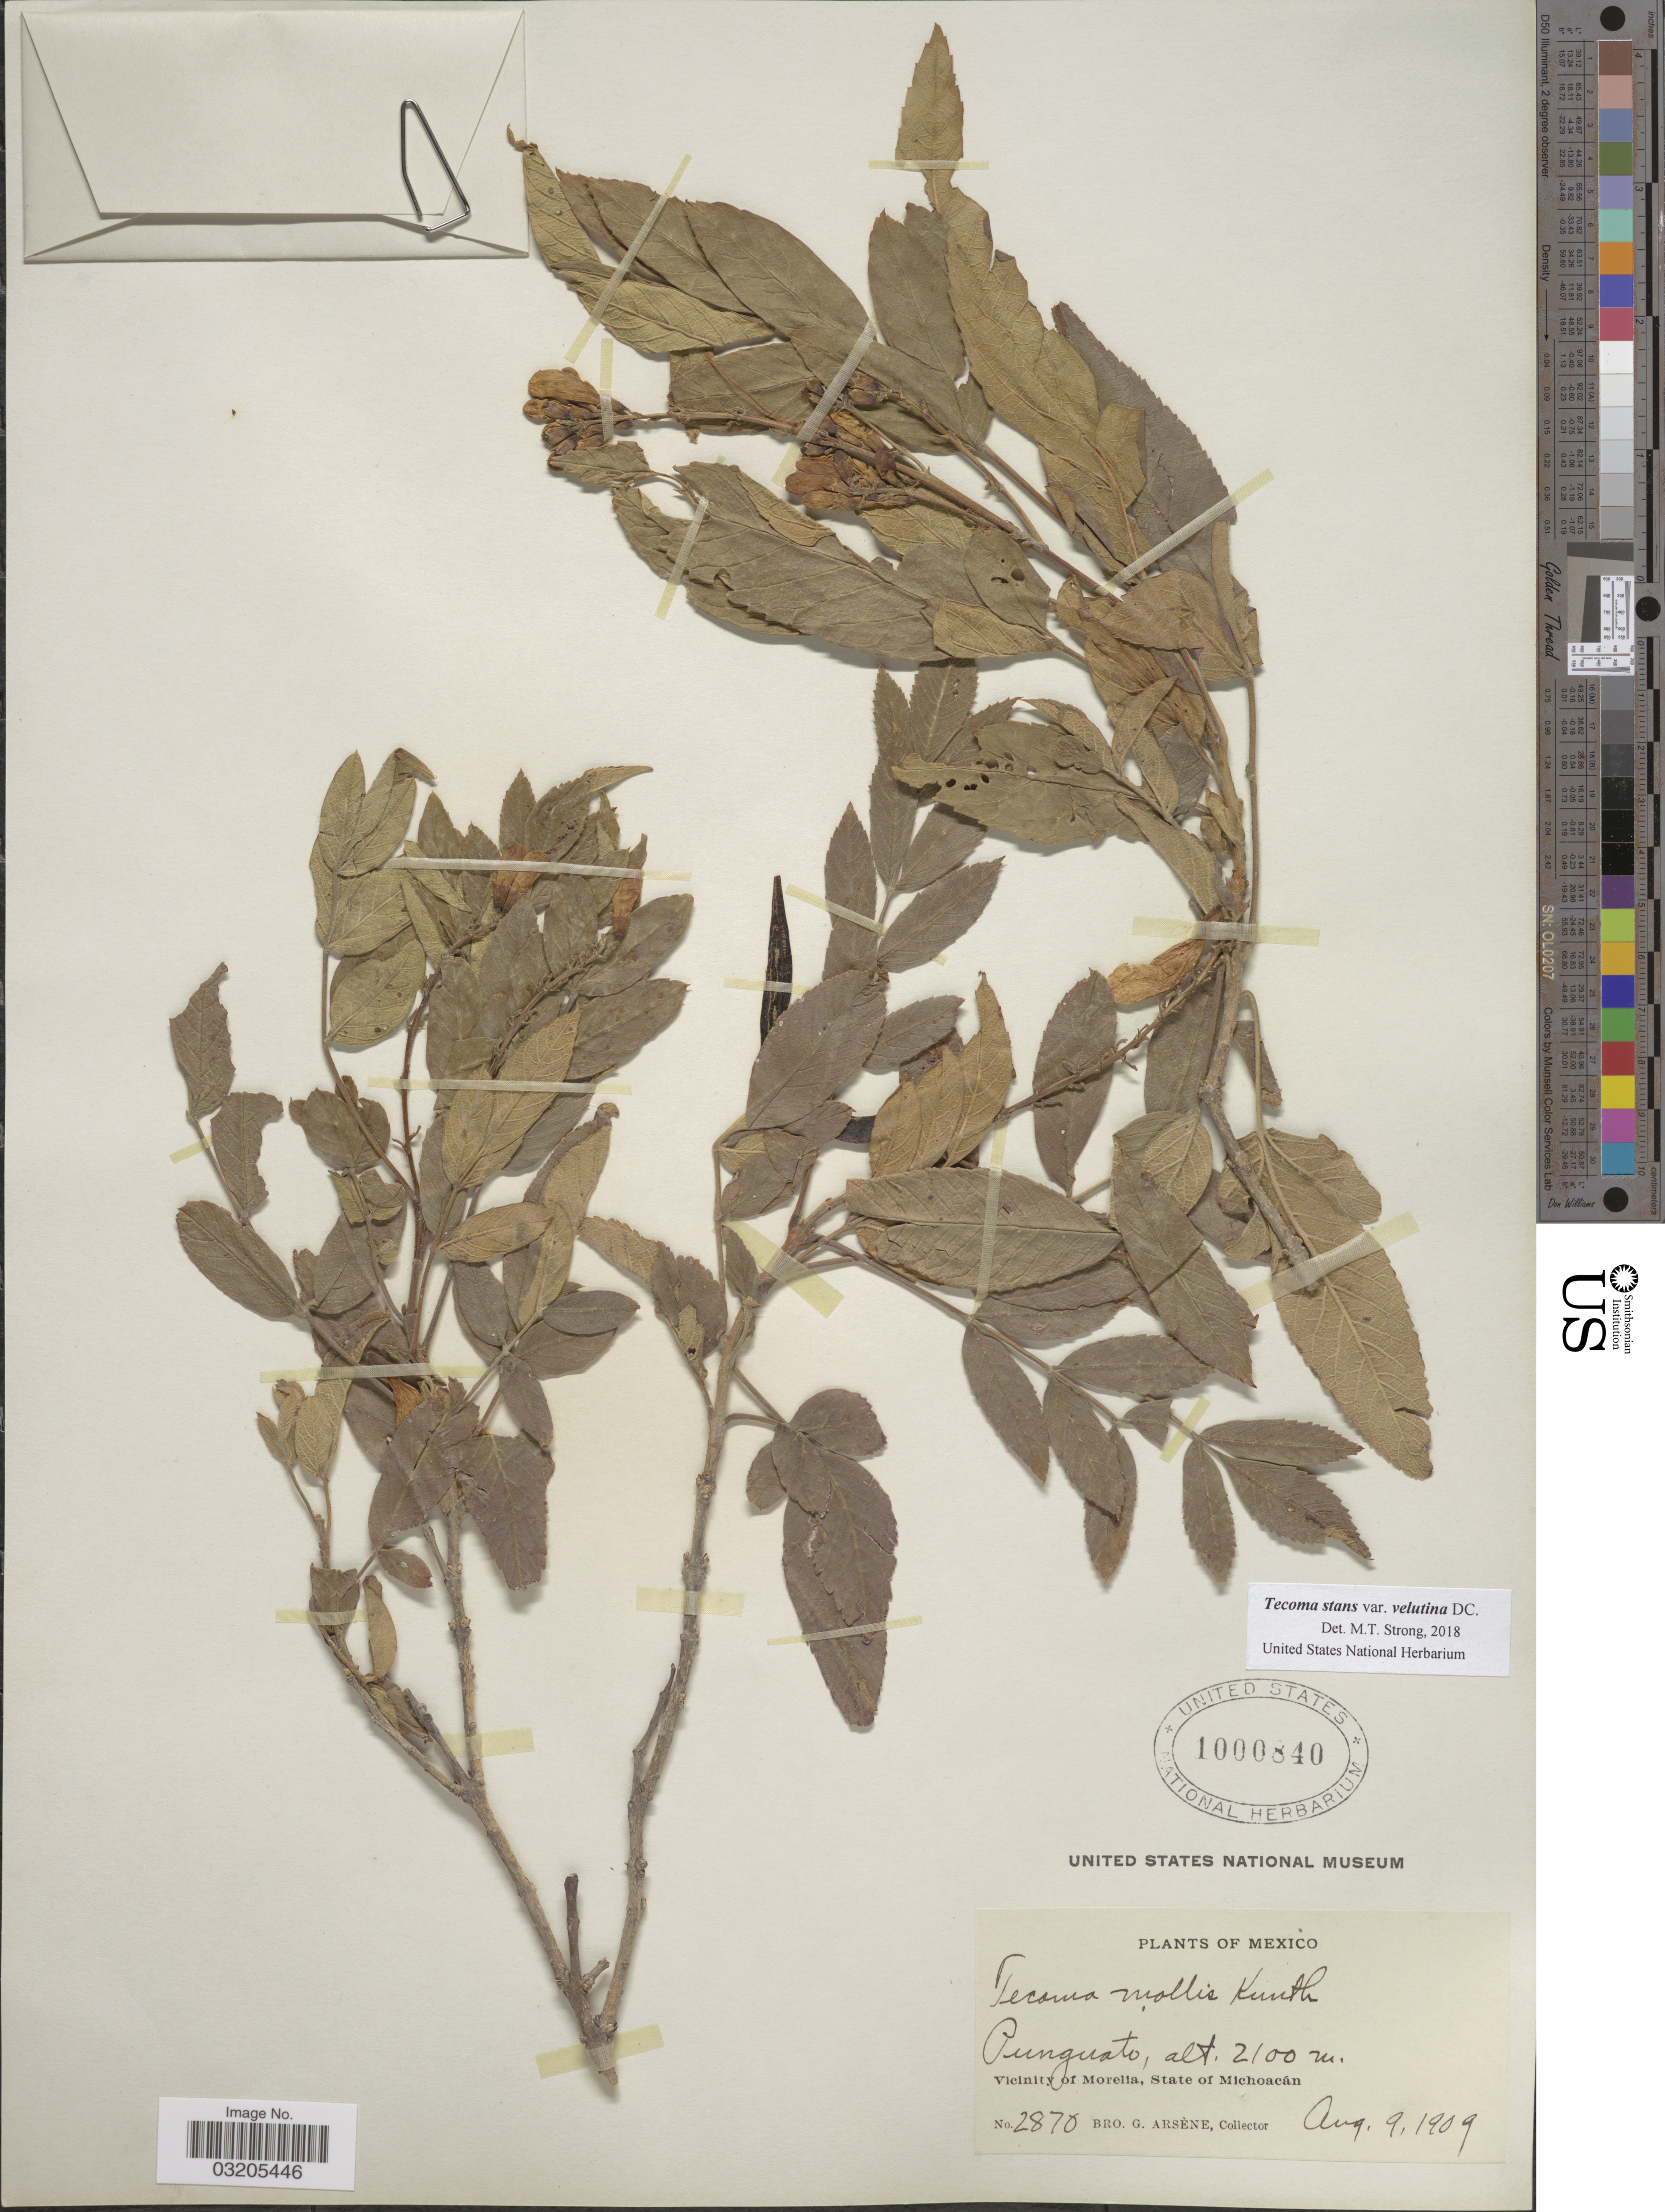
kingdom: Plantae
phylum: Tracheophyta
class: Magnoliopsida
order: Lamiales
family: Bignoniaceae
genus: Tecoma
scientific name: Tecoma stans var. velutina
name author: DC.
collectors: Bro. G. Arsène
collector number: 2870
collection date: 1909-08-09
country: Mexico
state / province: Michoacán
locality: Punguato. Vicinity of Morelia.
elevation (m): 2100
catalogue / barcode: US 1000840